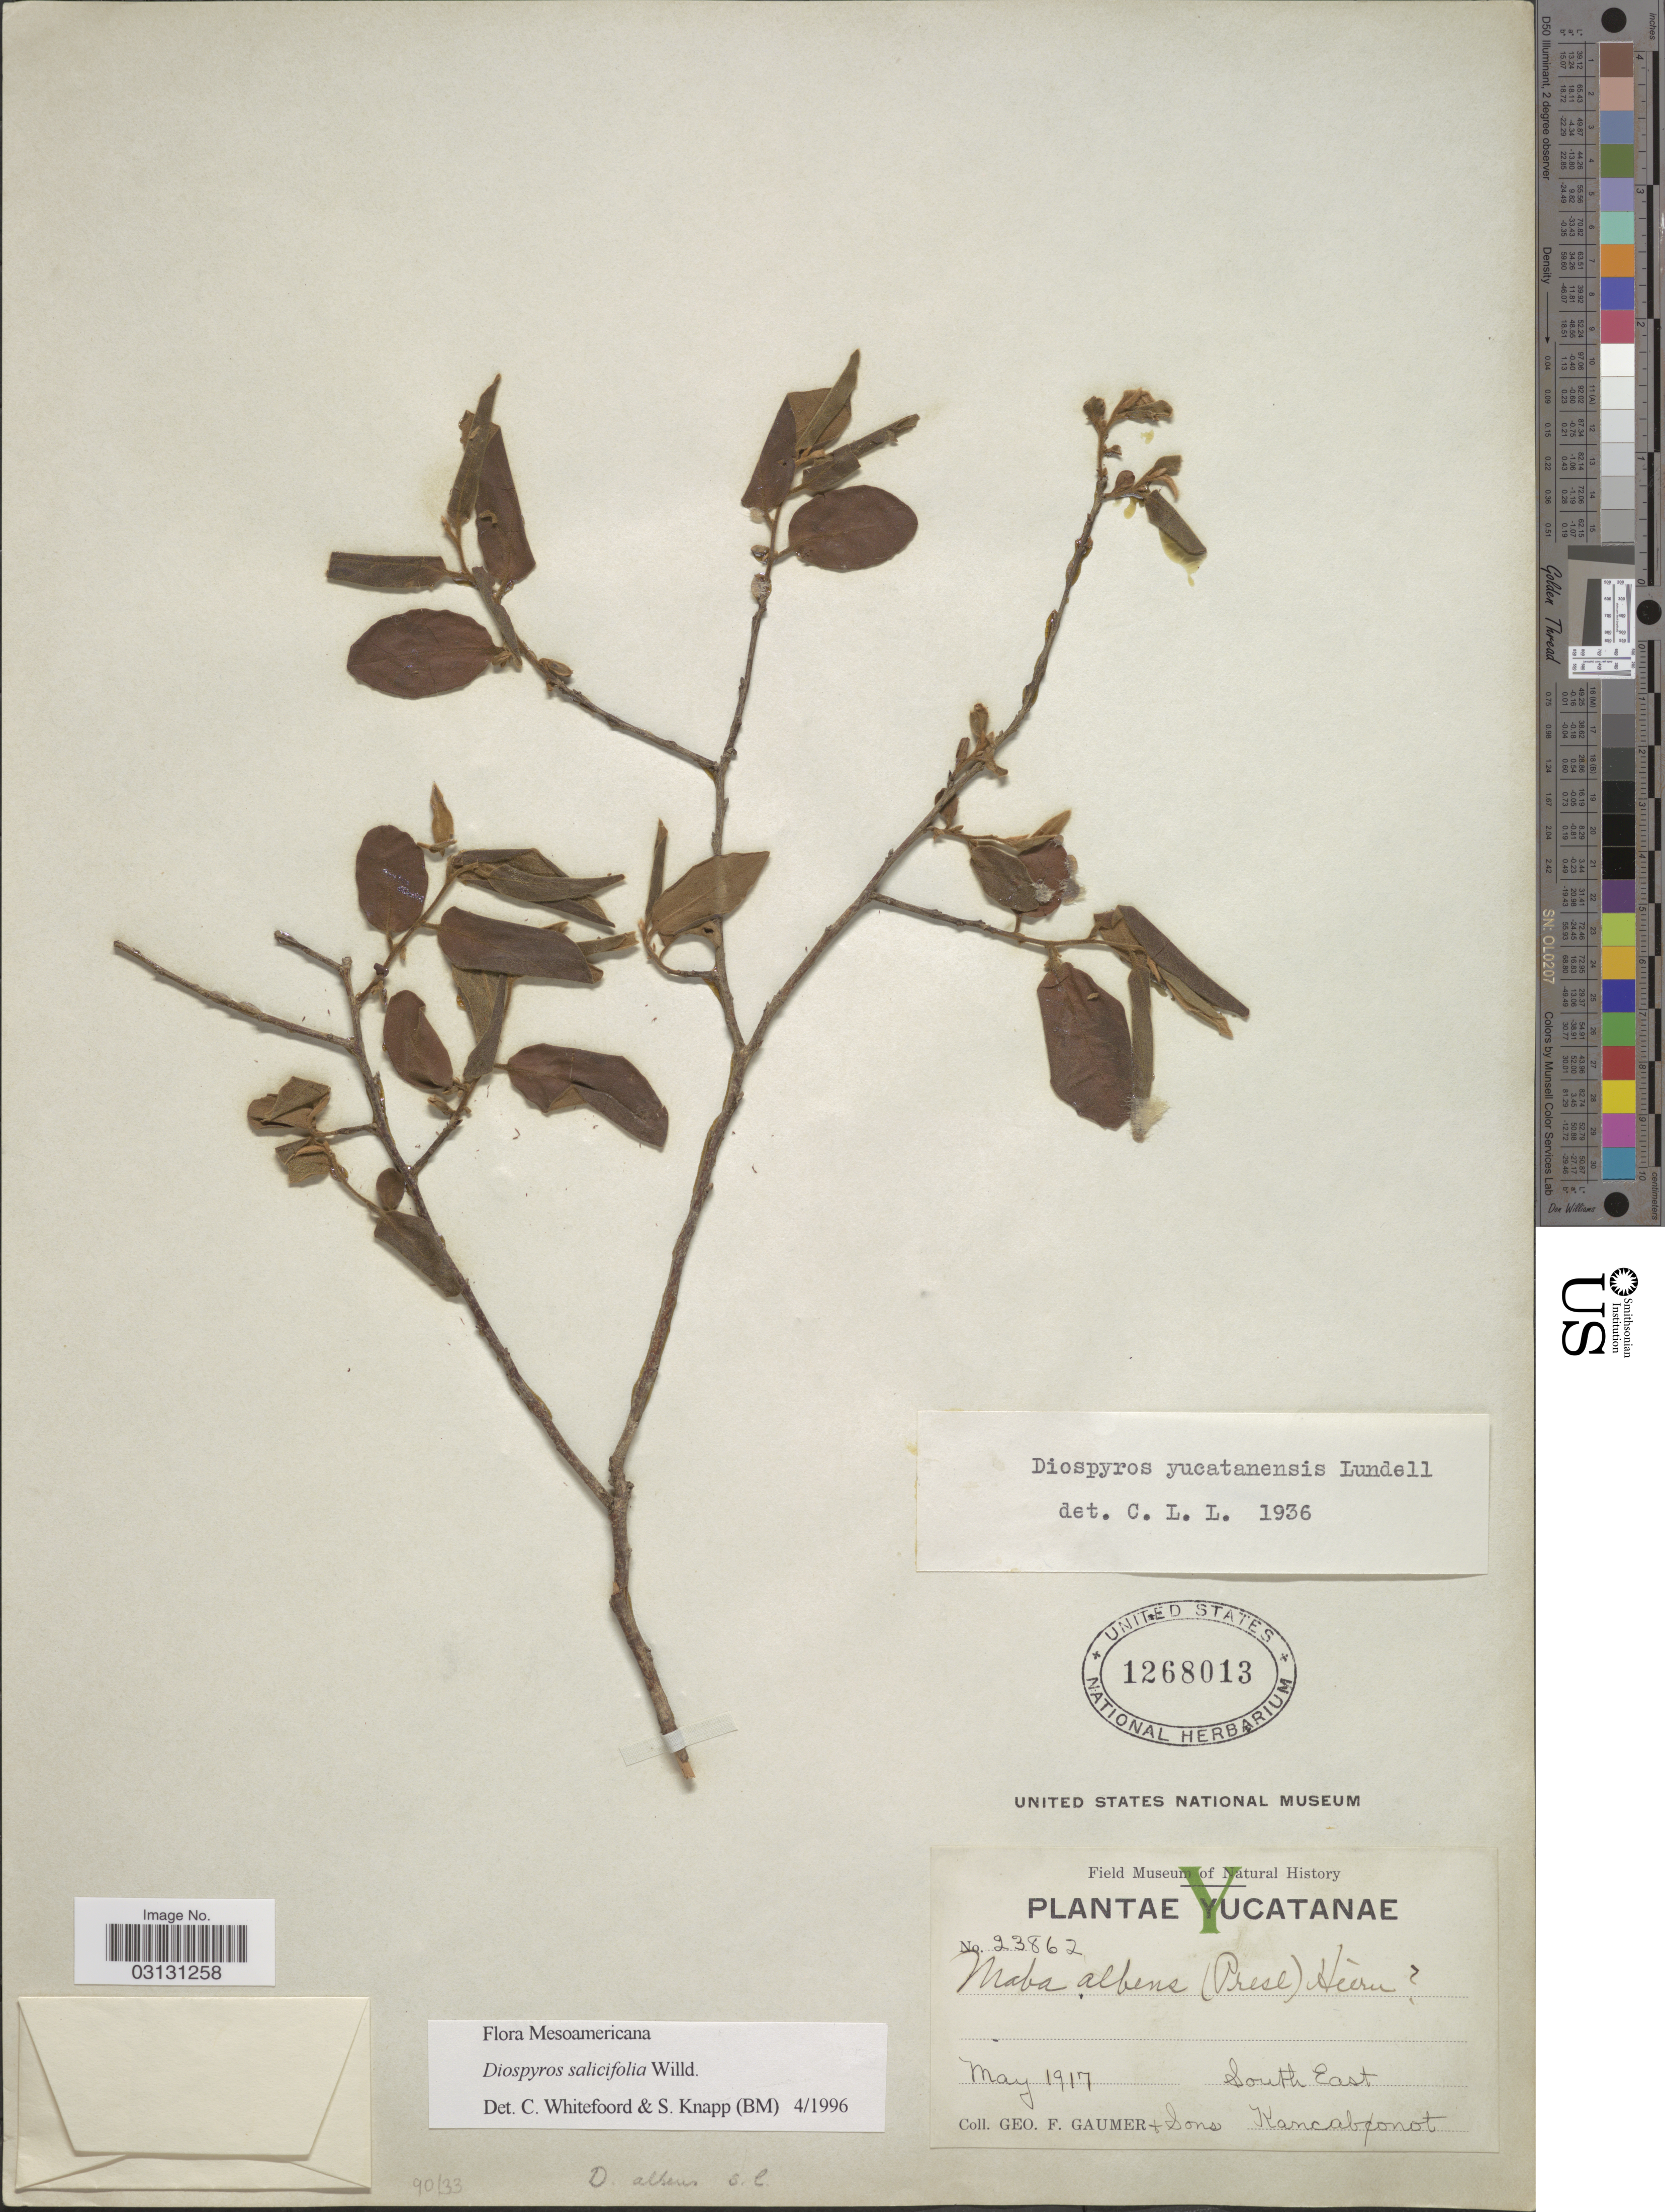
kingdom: Plantae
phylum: Tracheophyta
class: Magnoliopsida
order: Ericales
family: Ebenaceae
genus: Diospyros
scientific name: Diospyros salicifolia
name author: Humb. & Bonpl. ex Willd.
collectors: G. F. Gaumer & et al.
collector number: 23862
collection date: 1917-05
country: Mexico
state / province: Yucatán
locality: Yucatanae. South East. Kancabonot.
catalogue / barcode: US 1268013